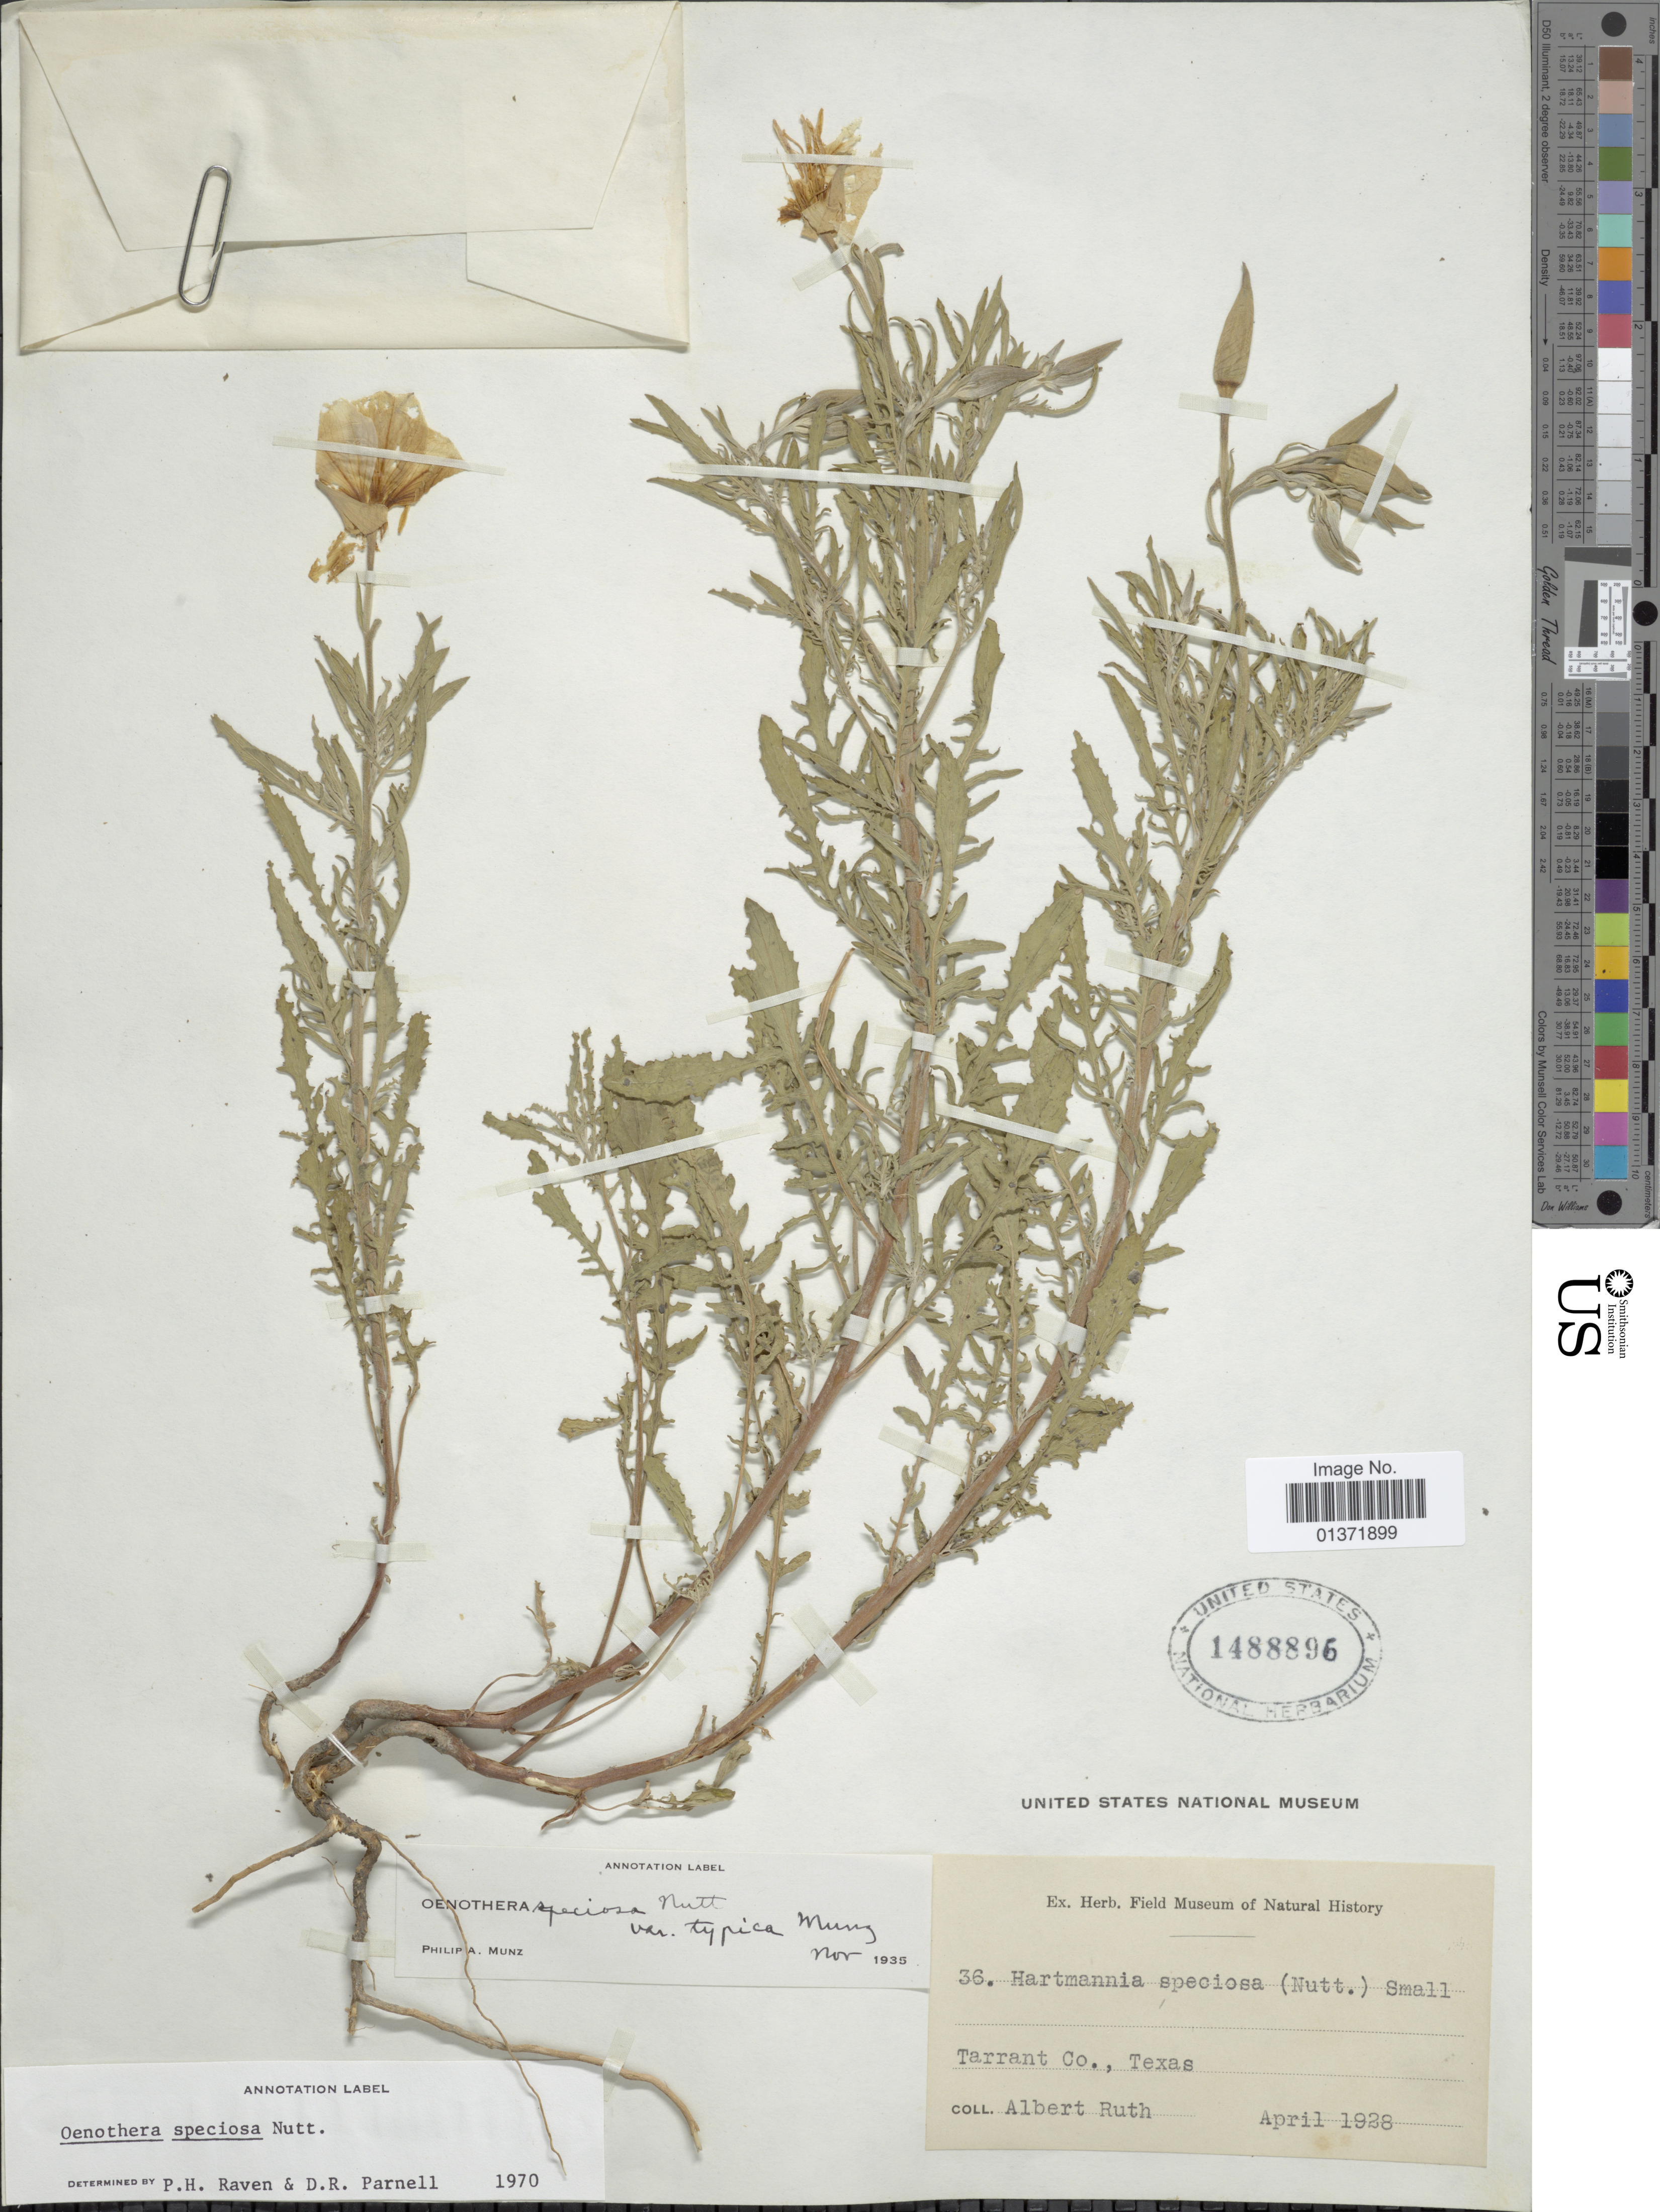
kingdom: Plantae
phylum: Tracheophyta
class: Magnoliopsida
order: Myrtales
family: Onagraceae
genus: Oenothera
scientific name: Oenothera speciosa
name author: Nutt.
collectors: A. Ruth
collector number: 36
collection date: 1928-04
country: United States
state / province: Texas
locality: Tarrant Co.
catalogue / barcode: US 1488896